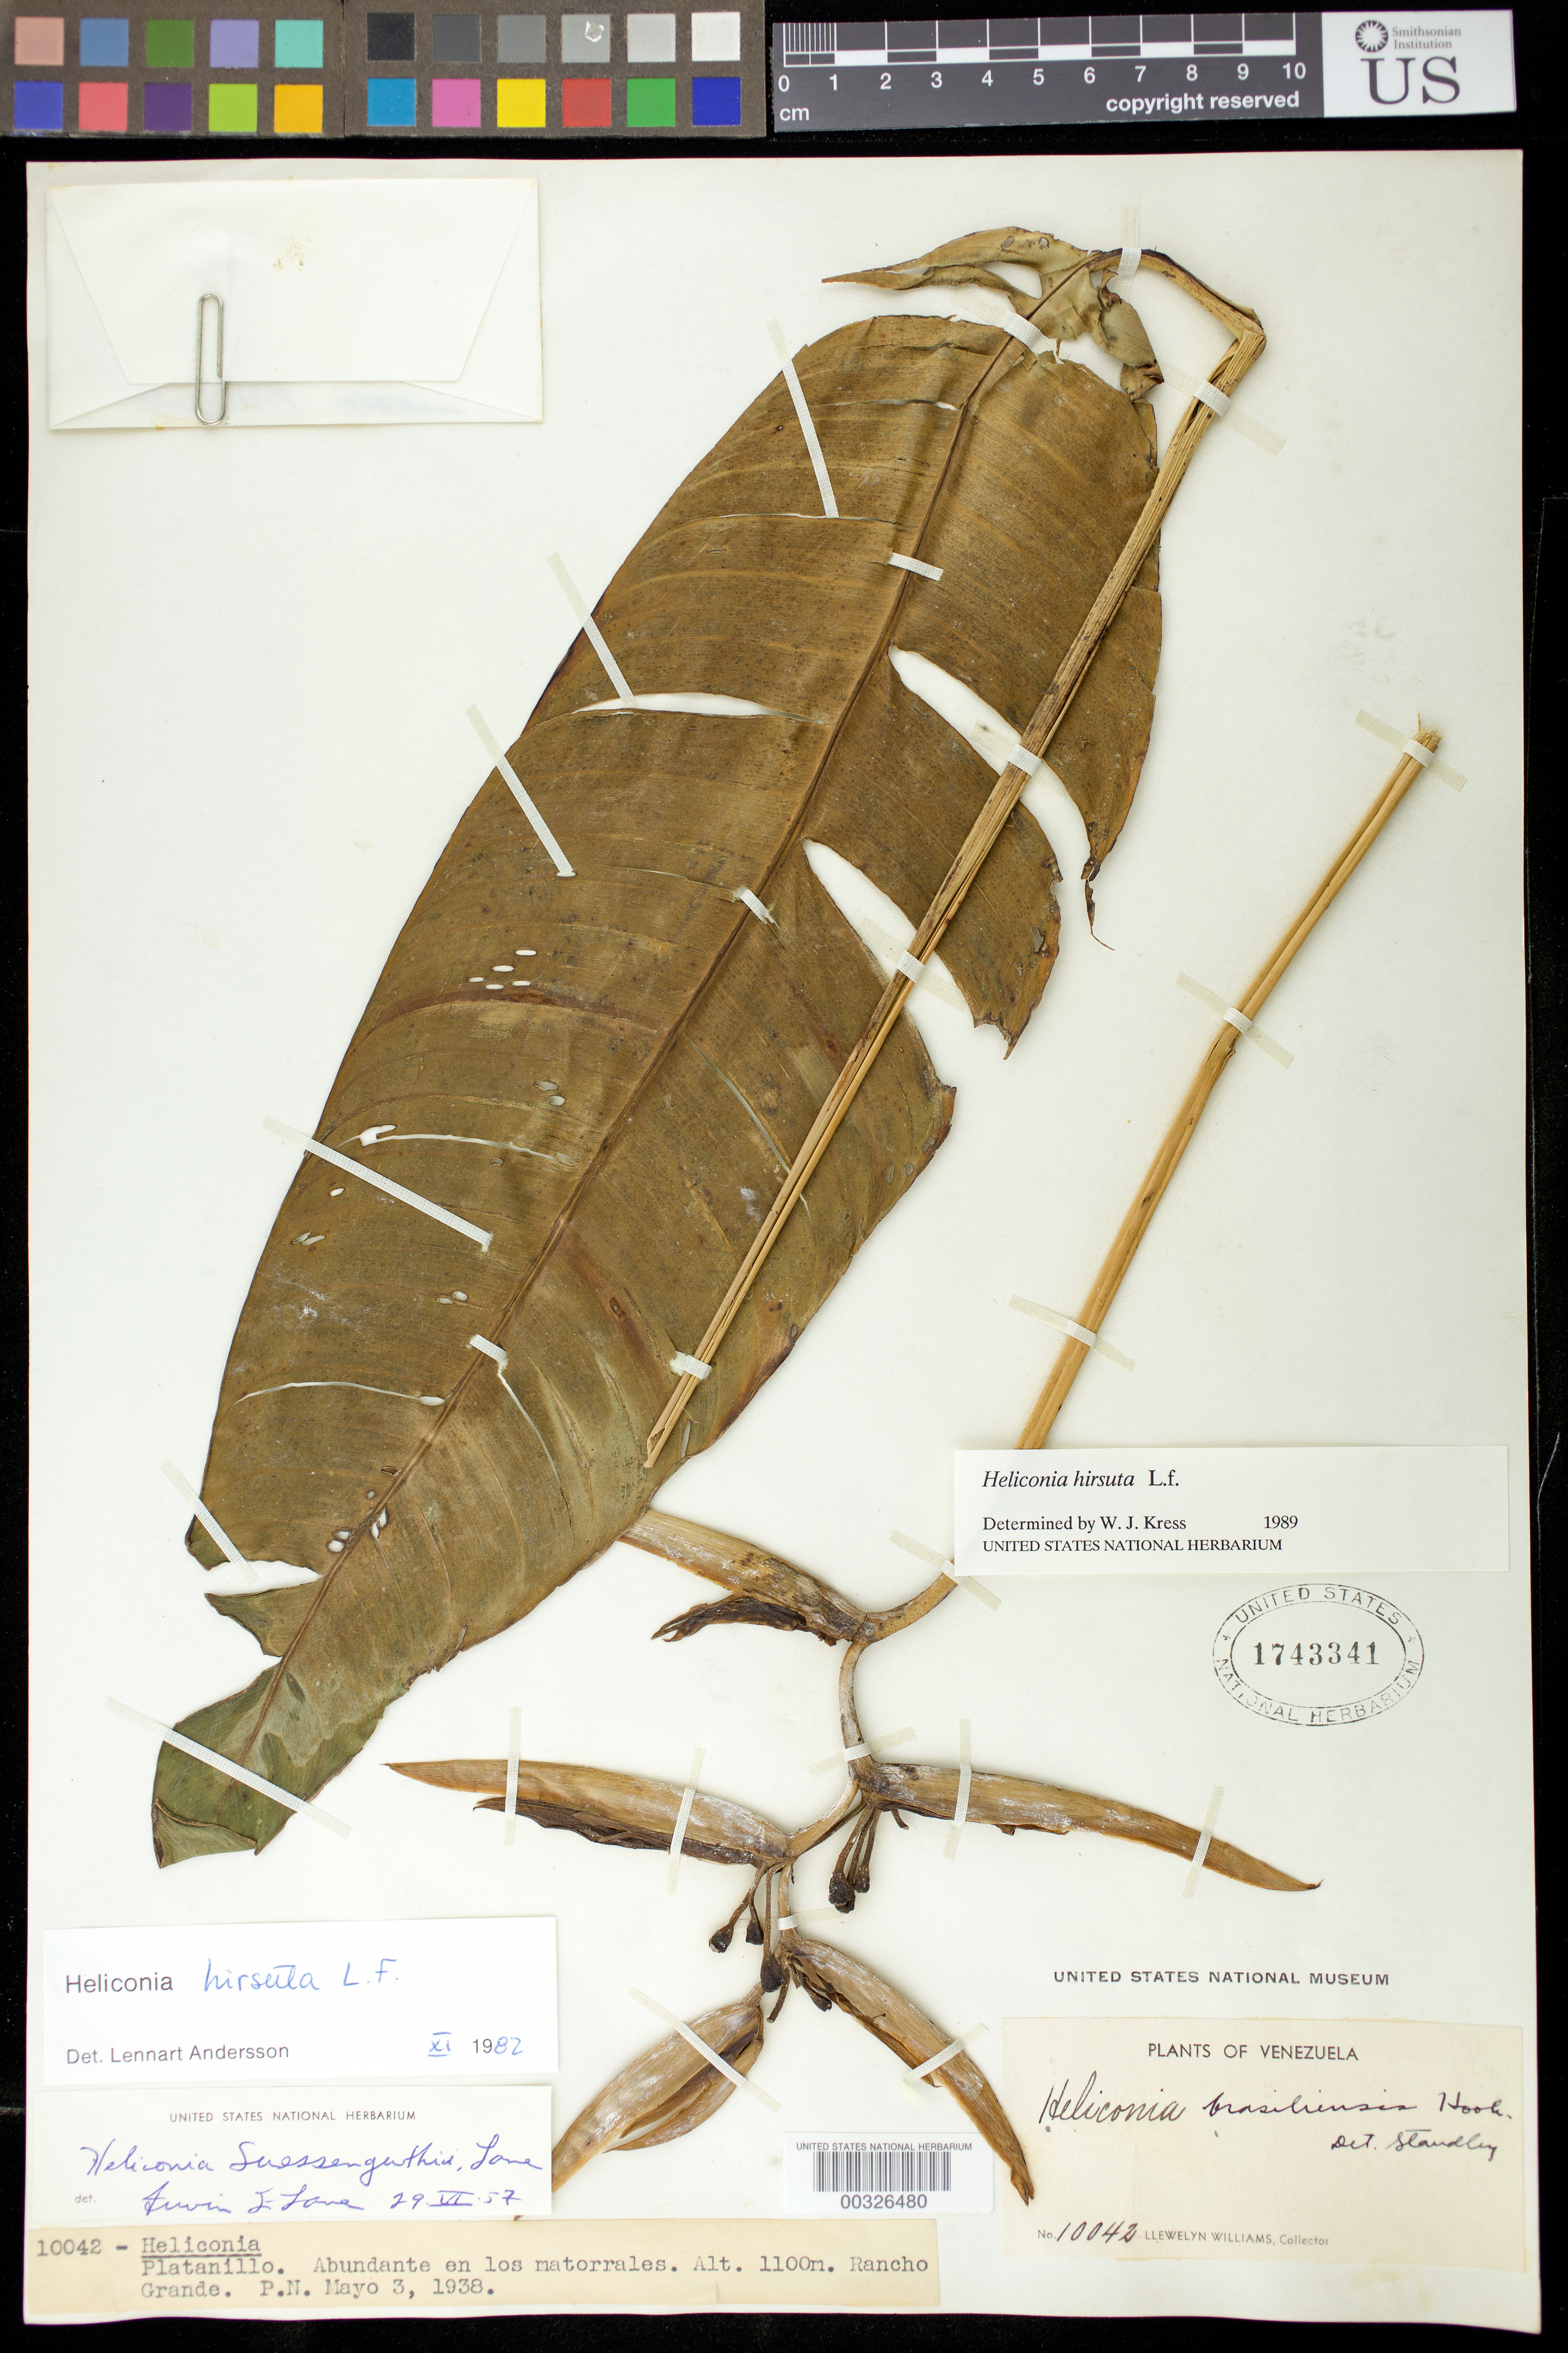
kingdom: Plantae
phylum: Tracheophyta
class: Liliopsida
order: Zingiberales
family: Heliconiaceae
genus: Heliconia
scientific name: Heliconia hirsuta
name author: L. f.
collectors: Ll. Williams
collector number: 10042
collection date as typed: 03 May 1938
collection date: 1938-05-03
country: Venezuela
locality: Platanillo, rancho grande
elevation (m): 1100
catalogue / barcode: US 1743341